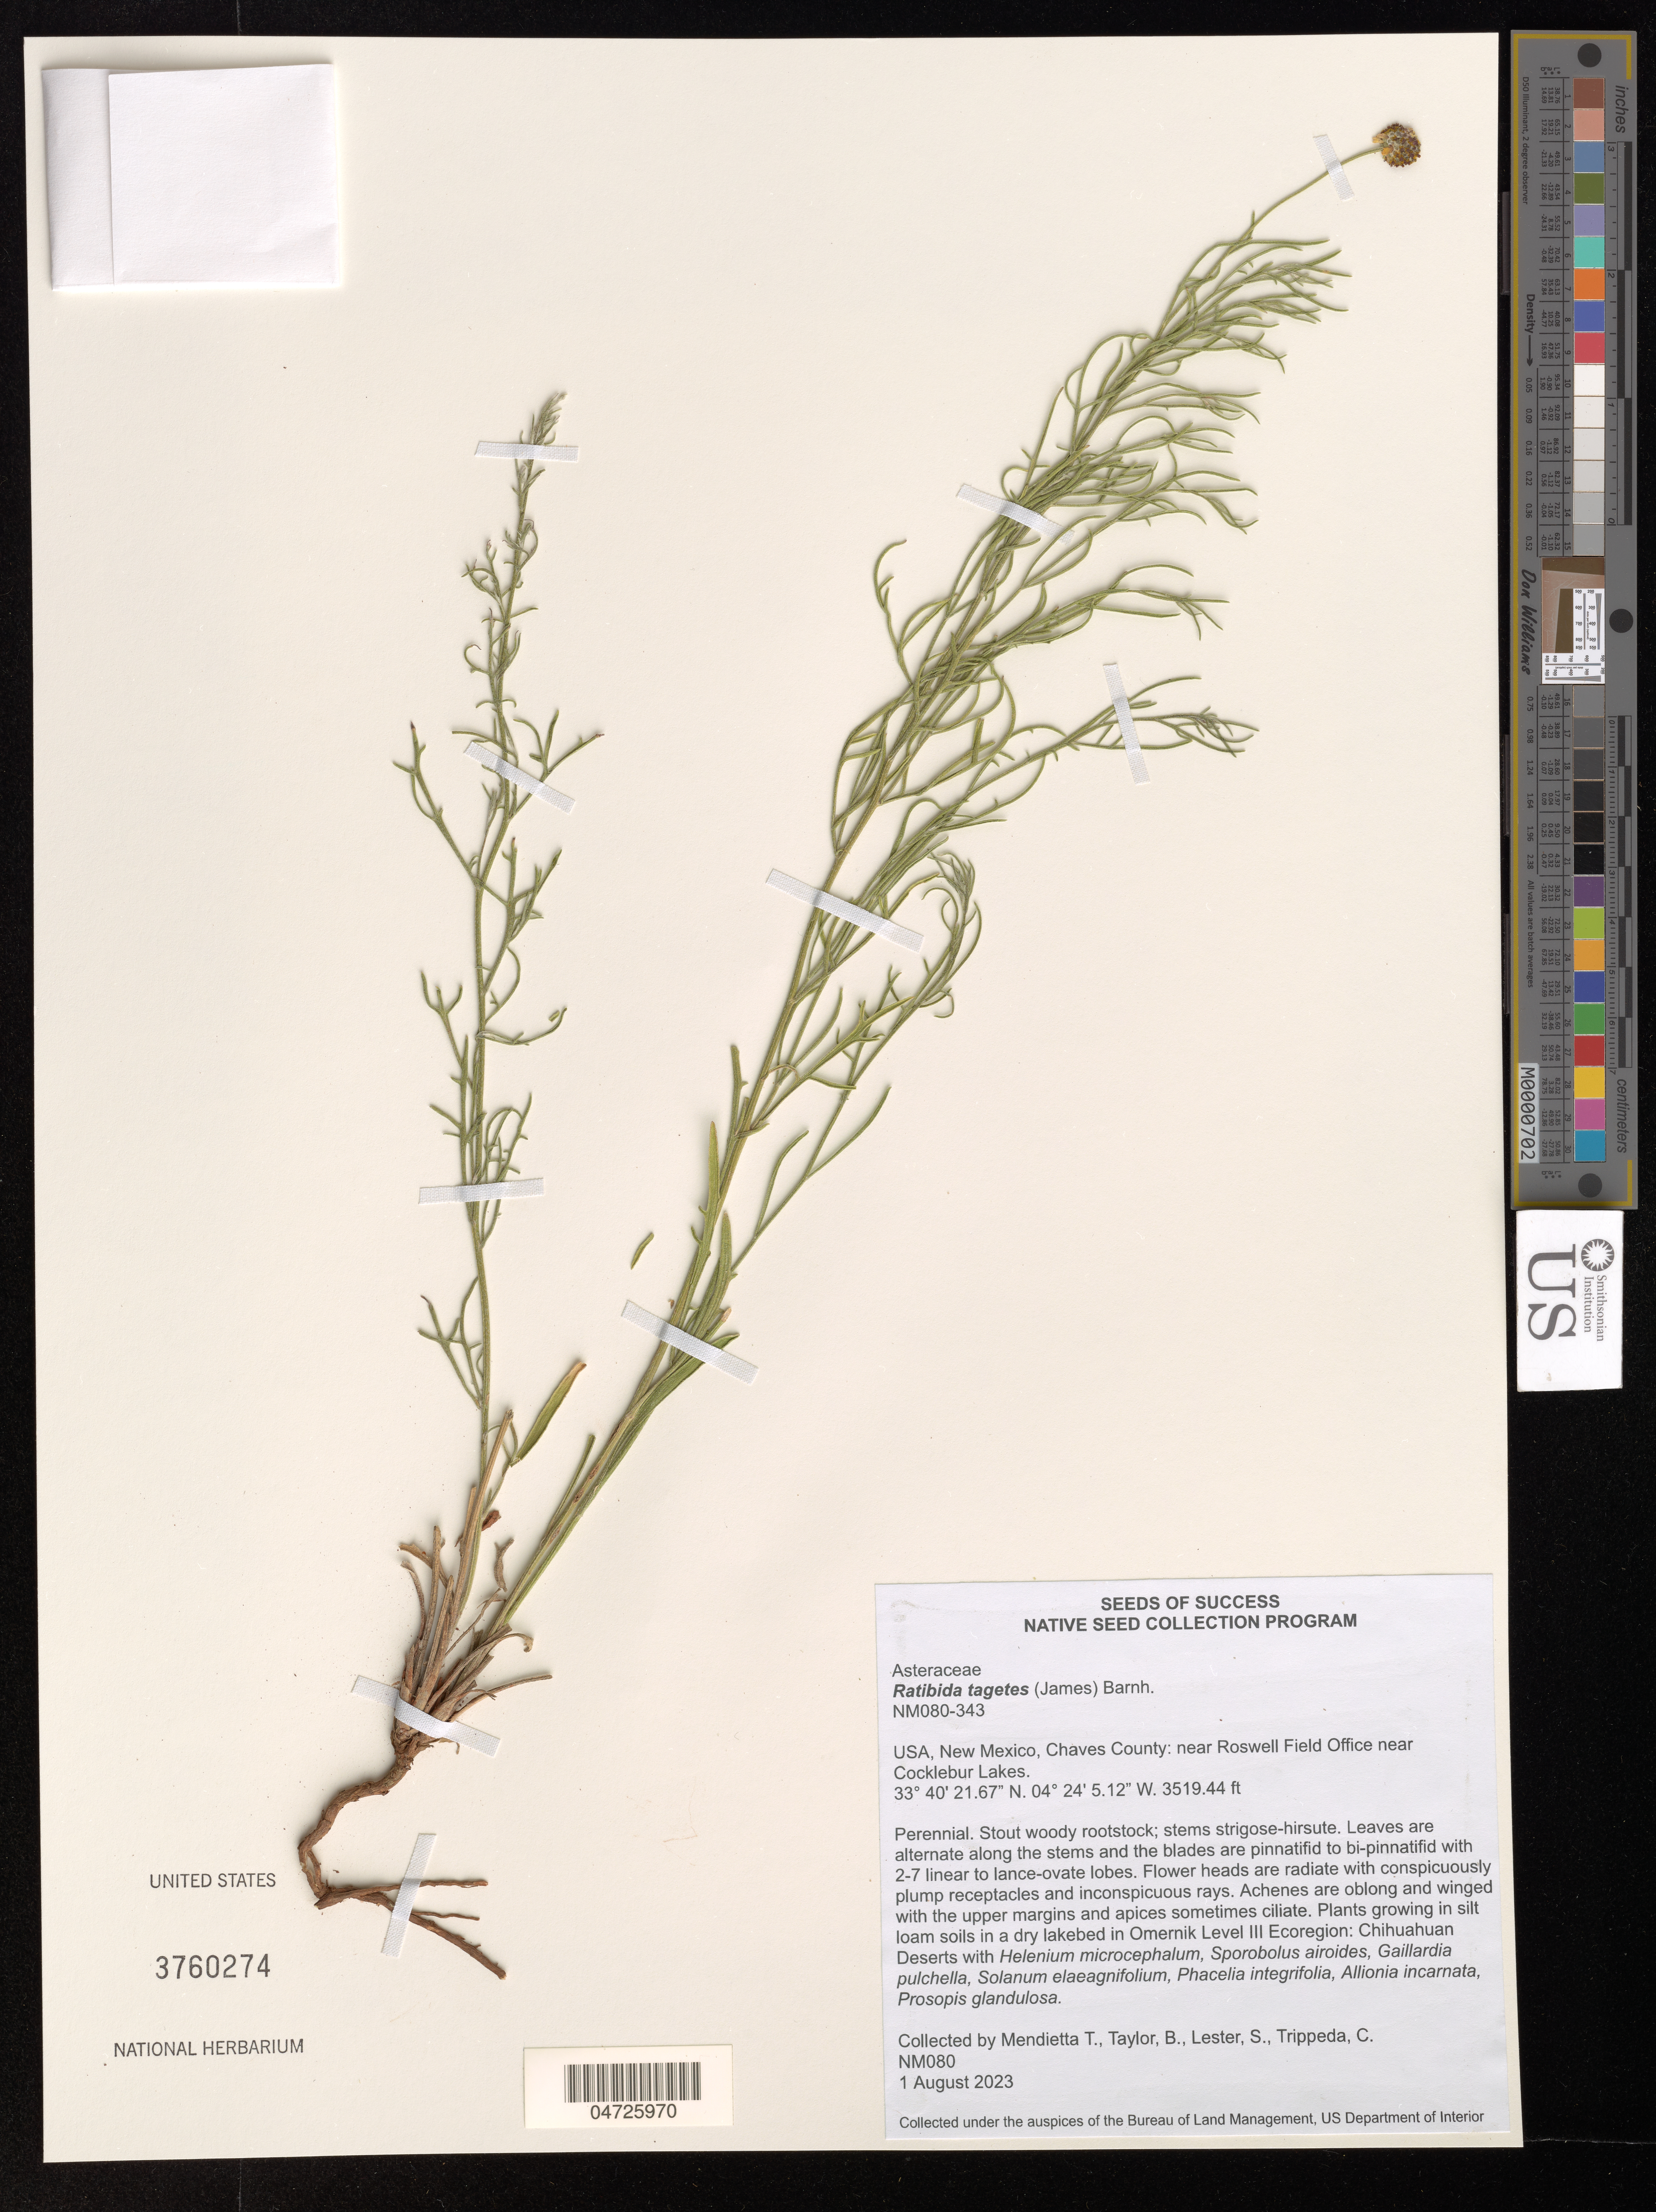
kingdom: Plantae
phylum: Tracheophyta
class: Magnoliopsida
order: Asterales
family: Asteraceae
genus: Ratibida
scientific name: Ratibida tagetes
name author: (James) Barnhart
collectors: T. Mendietta & B. Taylor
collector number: NM080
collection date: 2023-08-01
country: United States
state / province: New Mexico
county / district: Chaves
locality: Chaves County: near Roswell Field Office near Cocklebur Lakes. Plants growing in silt loam soils in a dry lakebed in Omernik Level III Ecoregion: Chihuahuan Deserts.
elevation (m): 1072.73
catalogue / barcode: US 3760274